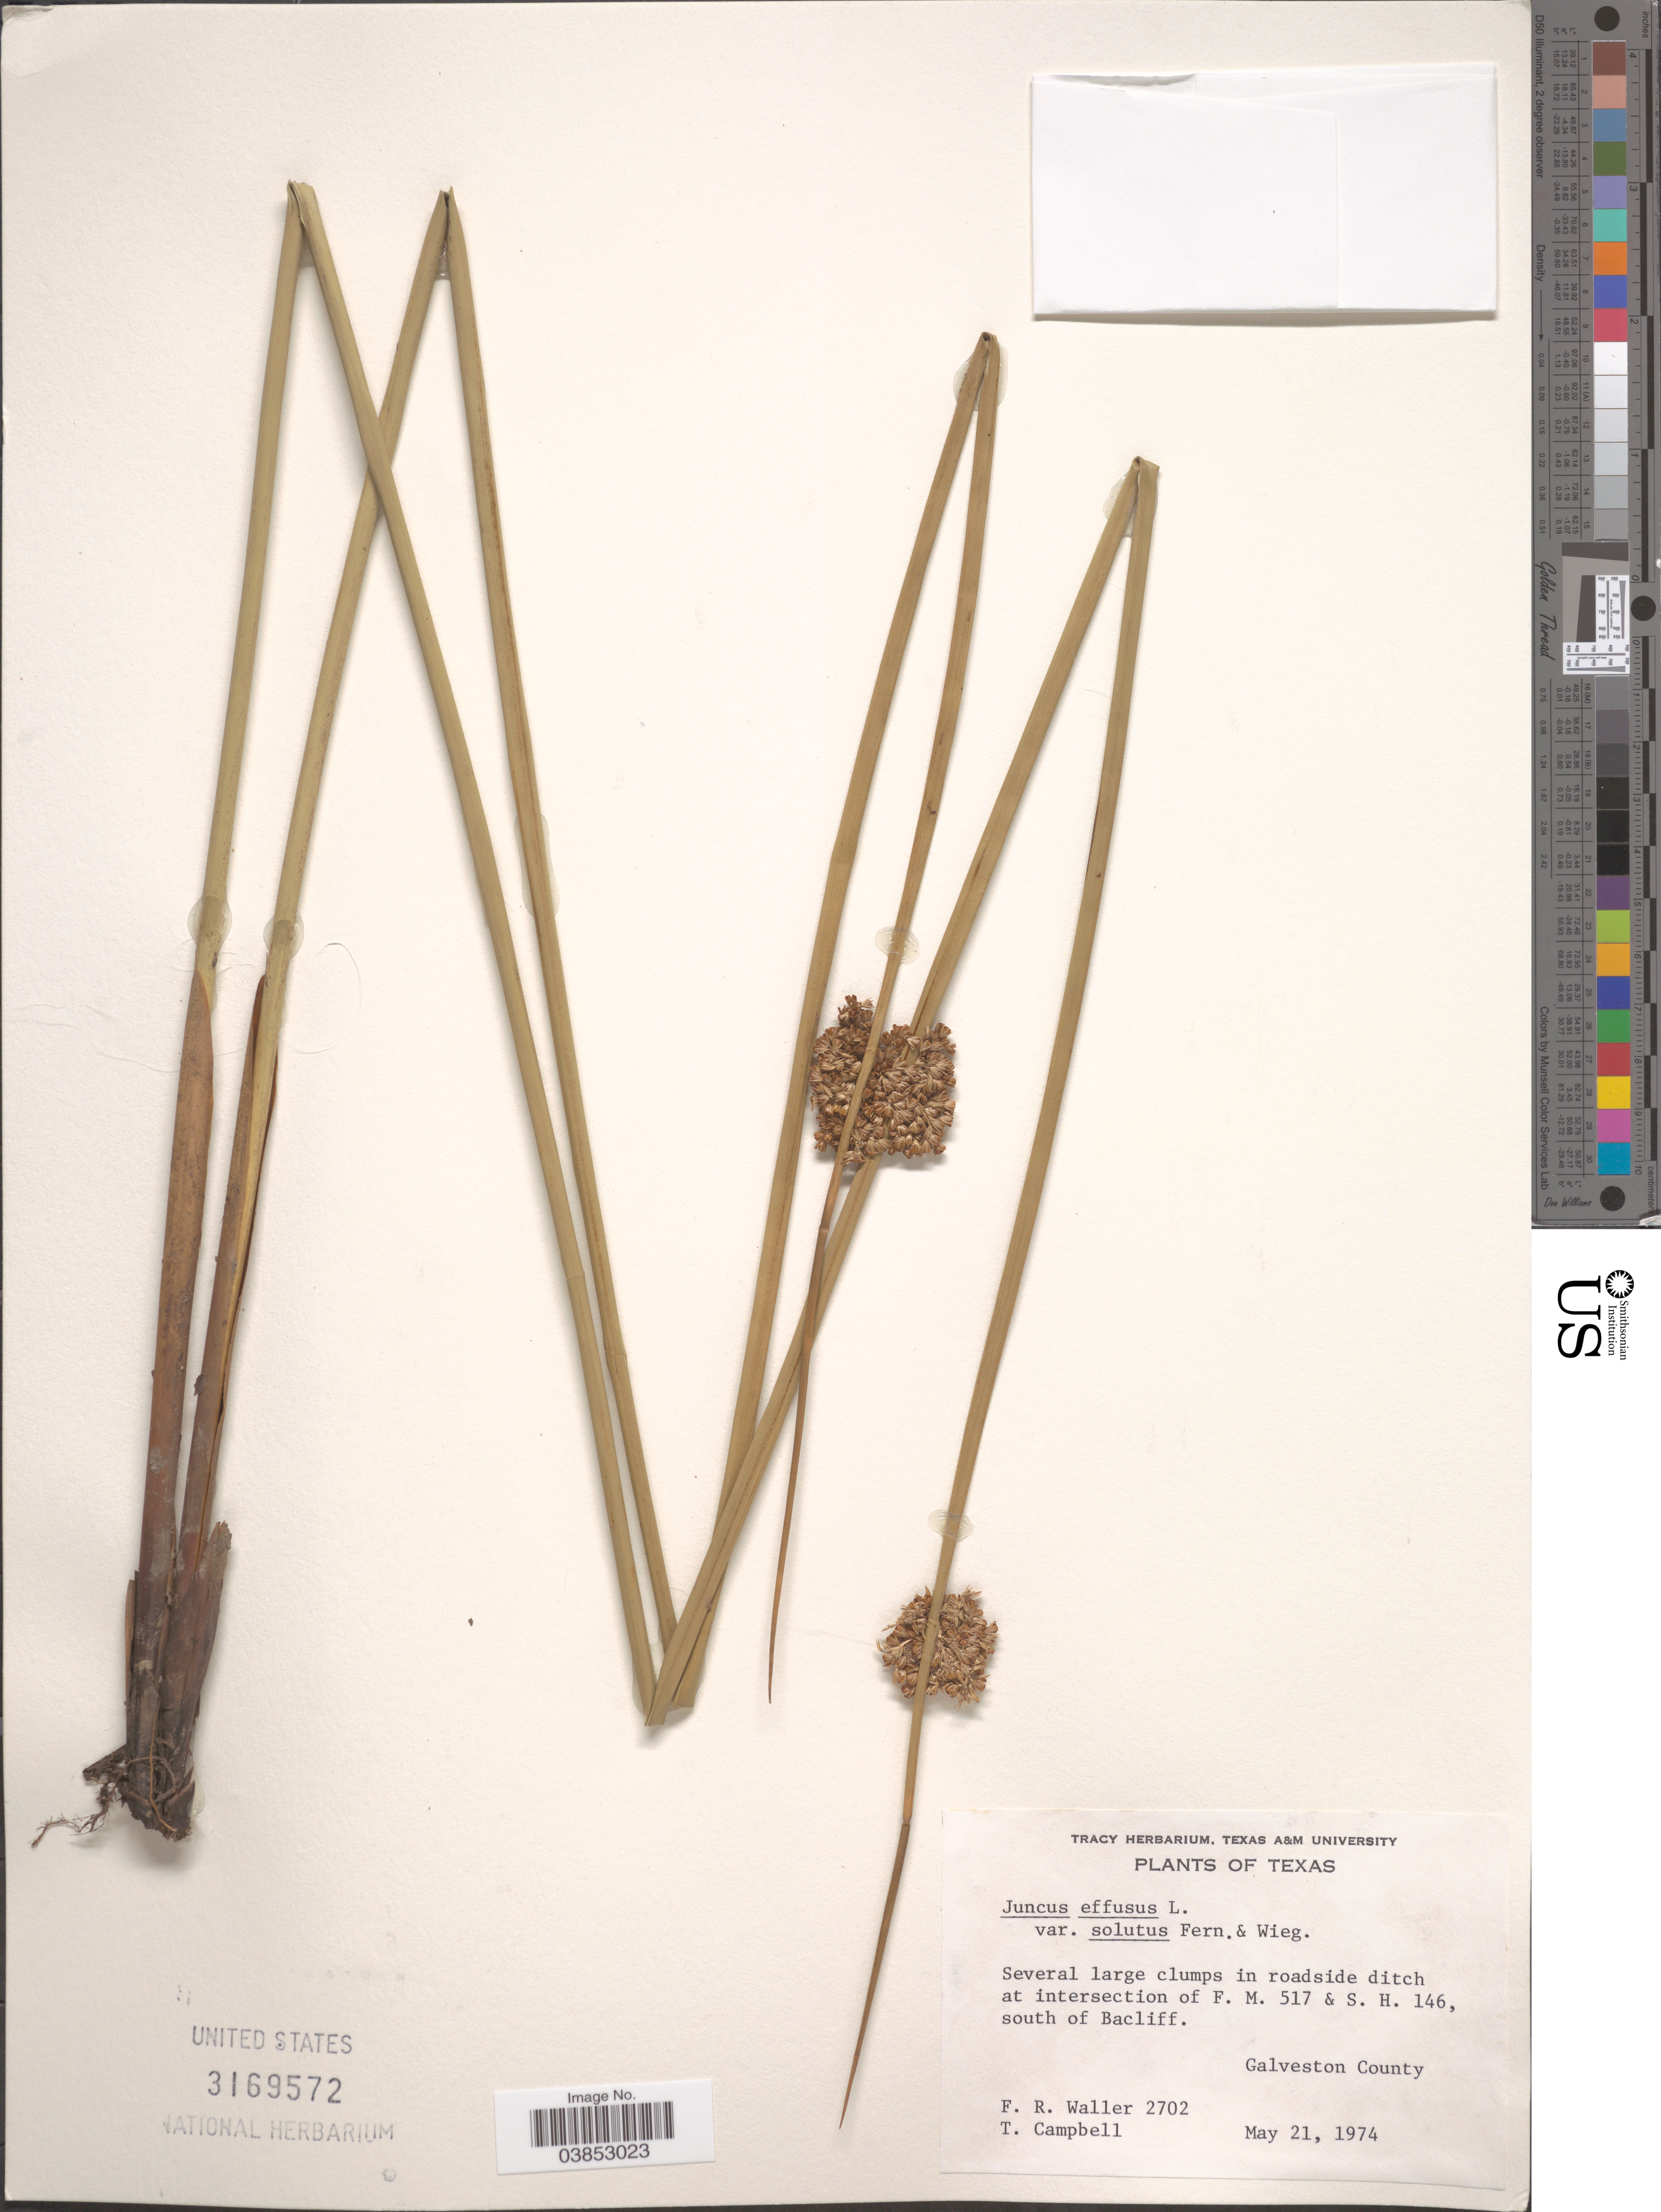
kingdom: Plantae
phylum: Tracheophyta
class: Liliopsida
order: Poales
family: Juncaceae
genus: Juncus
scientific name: Juncus effusus var. solutus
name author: Fernald & Wiegand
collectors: F. R. Waller & T. Campbell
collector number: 2702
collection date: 1974-05-21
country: United States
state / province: Texas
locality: In roadside ditch at intersection of F. M. 517 & S. H. 146, south of Bacliff. Galveston County.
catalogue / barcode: US 3169572